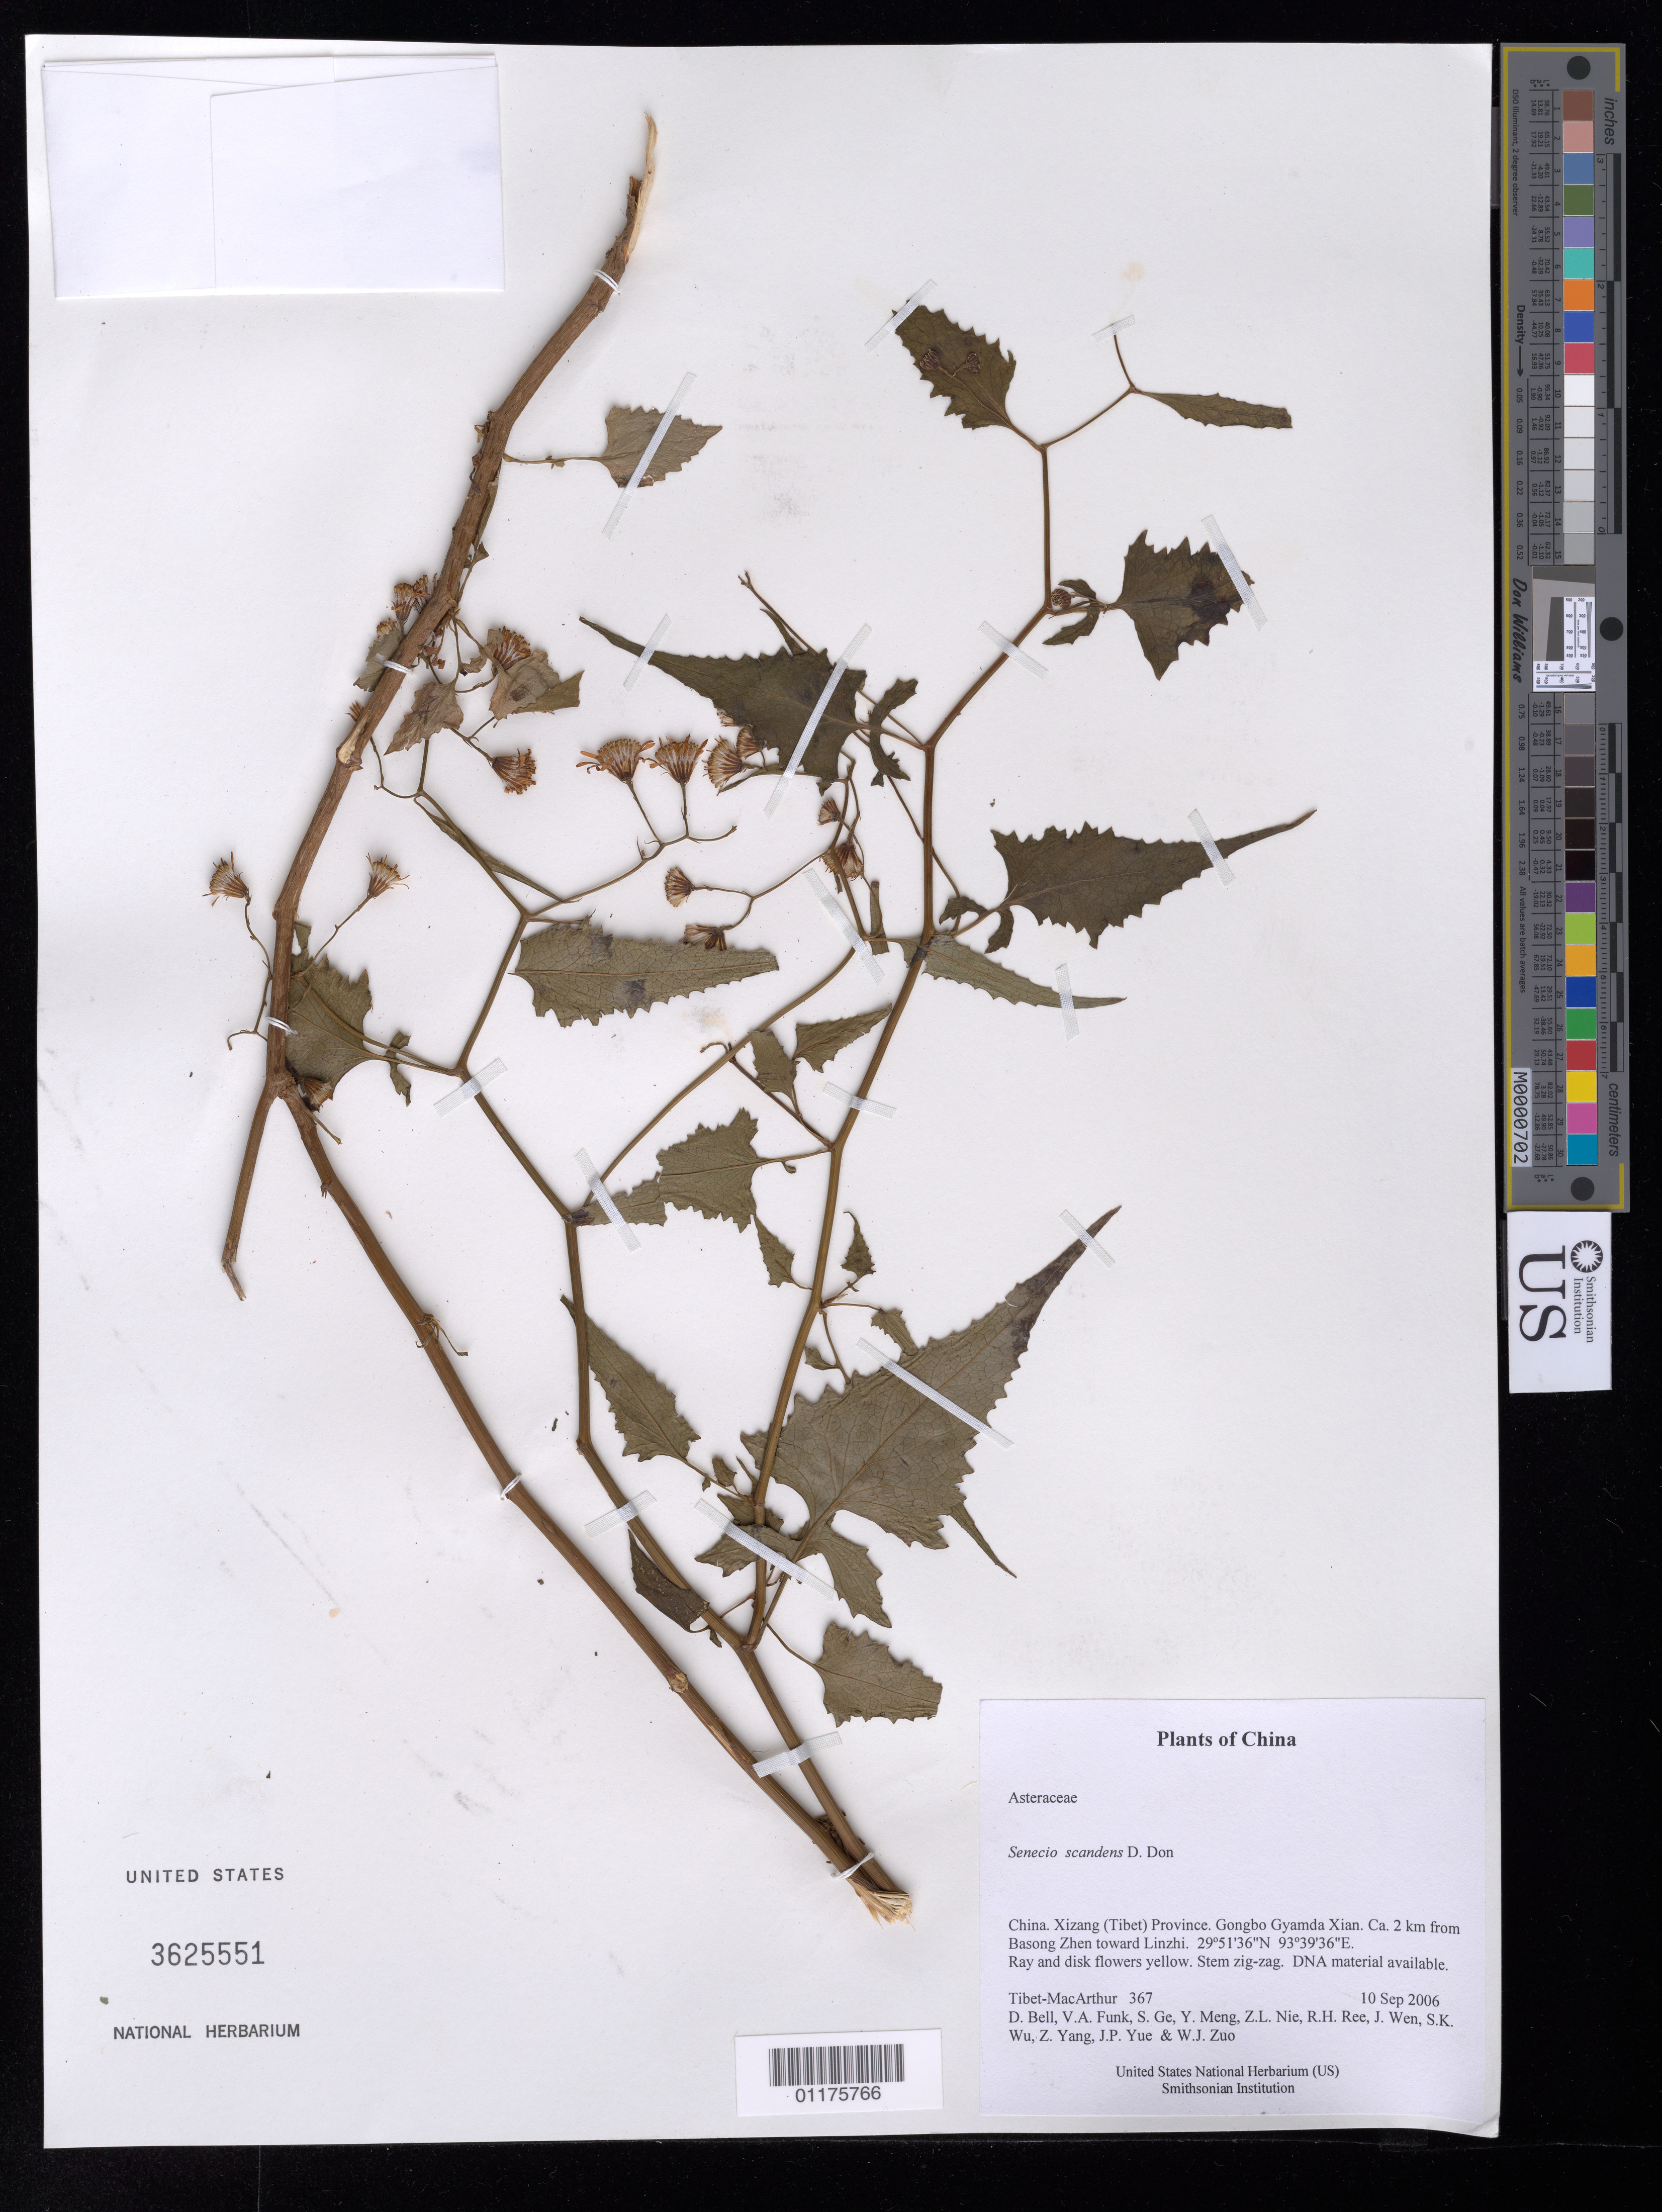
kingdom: Plantae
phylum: Tracheophyta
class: Magnoliopsida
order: Asterales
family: Asteraceae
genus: Senecio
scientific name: Senecio scandens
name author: Buch.-Ham. ex D. Don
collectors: Tibet-MacArthur, D. A. Bell, V. Funk, S. Ge, Y. Meng, Z. Nie, R. Ree, J. Wen, S. K. Wu, Z. Yang, J. Yue & W. Zuo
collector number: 367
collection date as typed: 10 Sep 2006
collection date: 2006-09-10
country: China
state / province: Xizang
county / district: Gongbo Gyamda Xian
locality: Ca. 2 km from Basong Zhen toward Linzhi.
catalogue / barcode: US 3625551